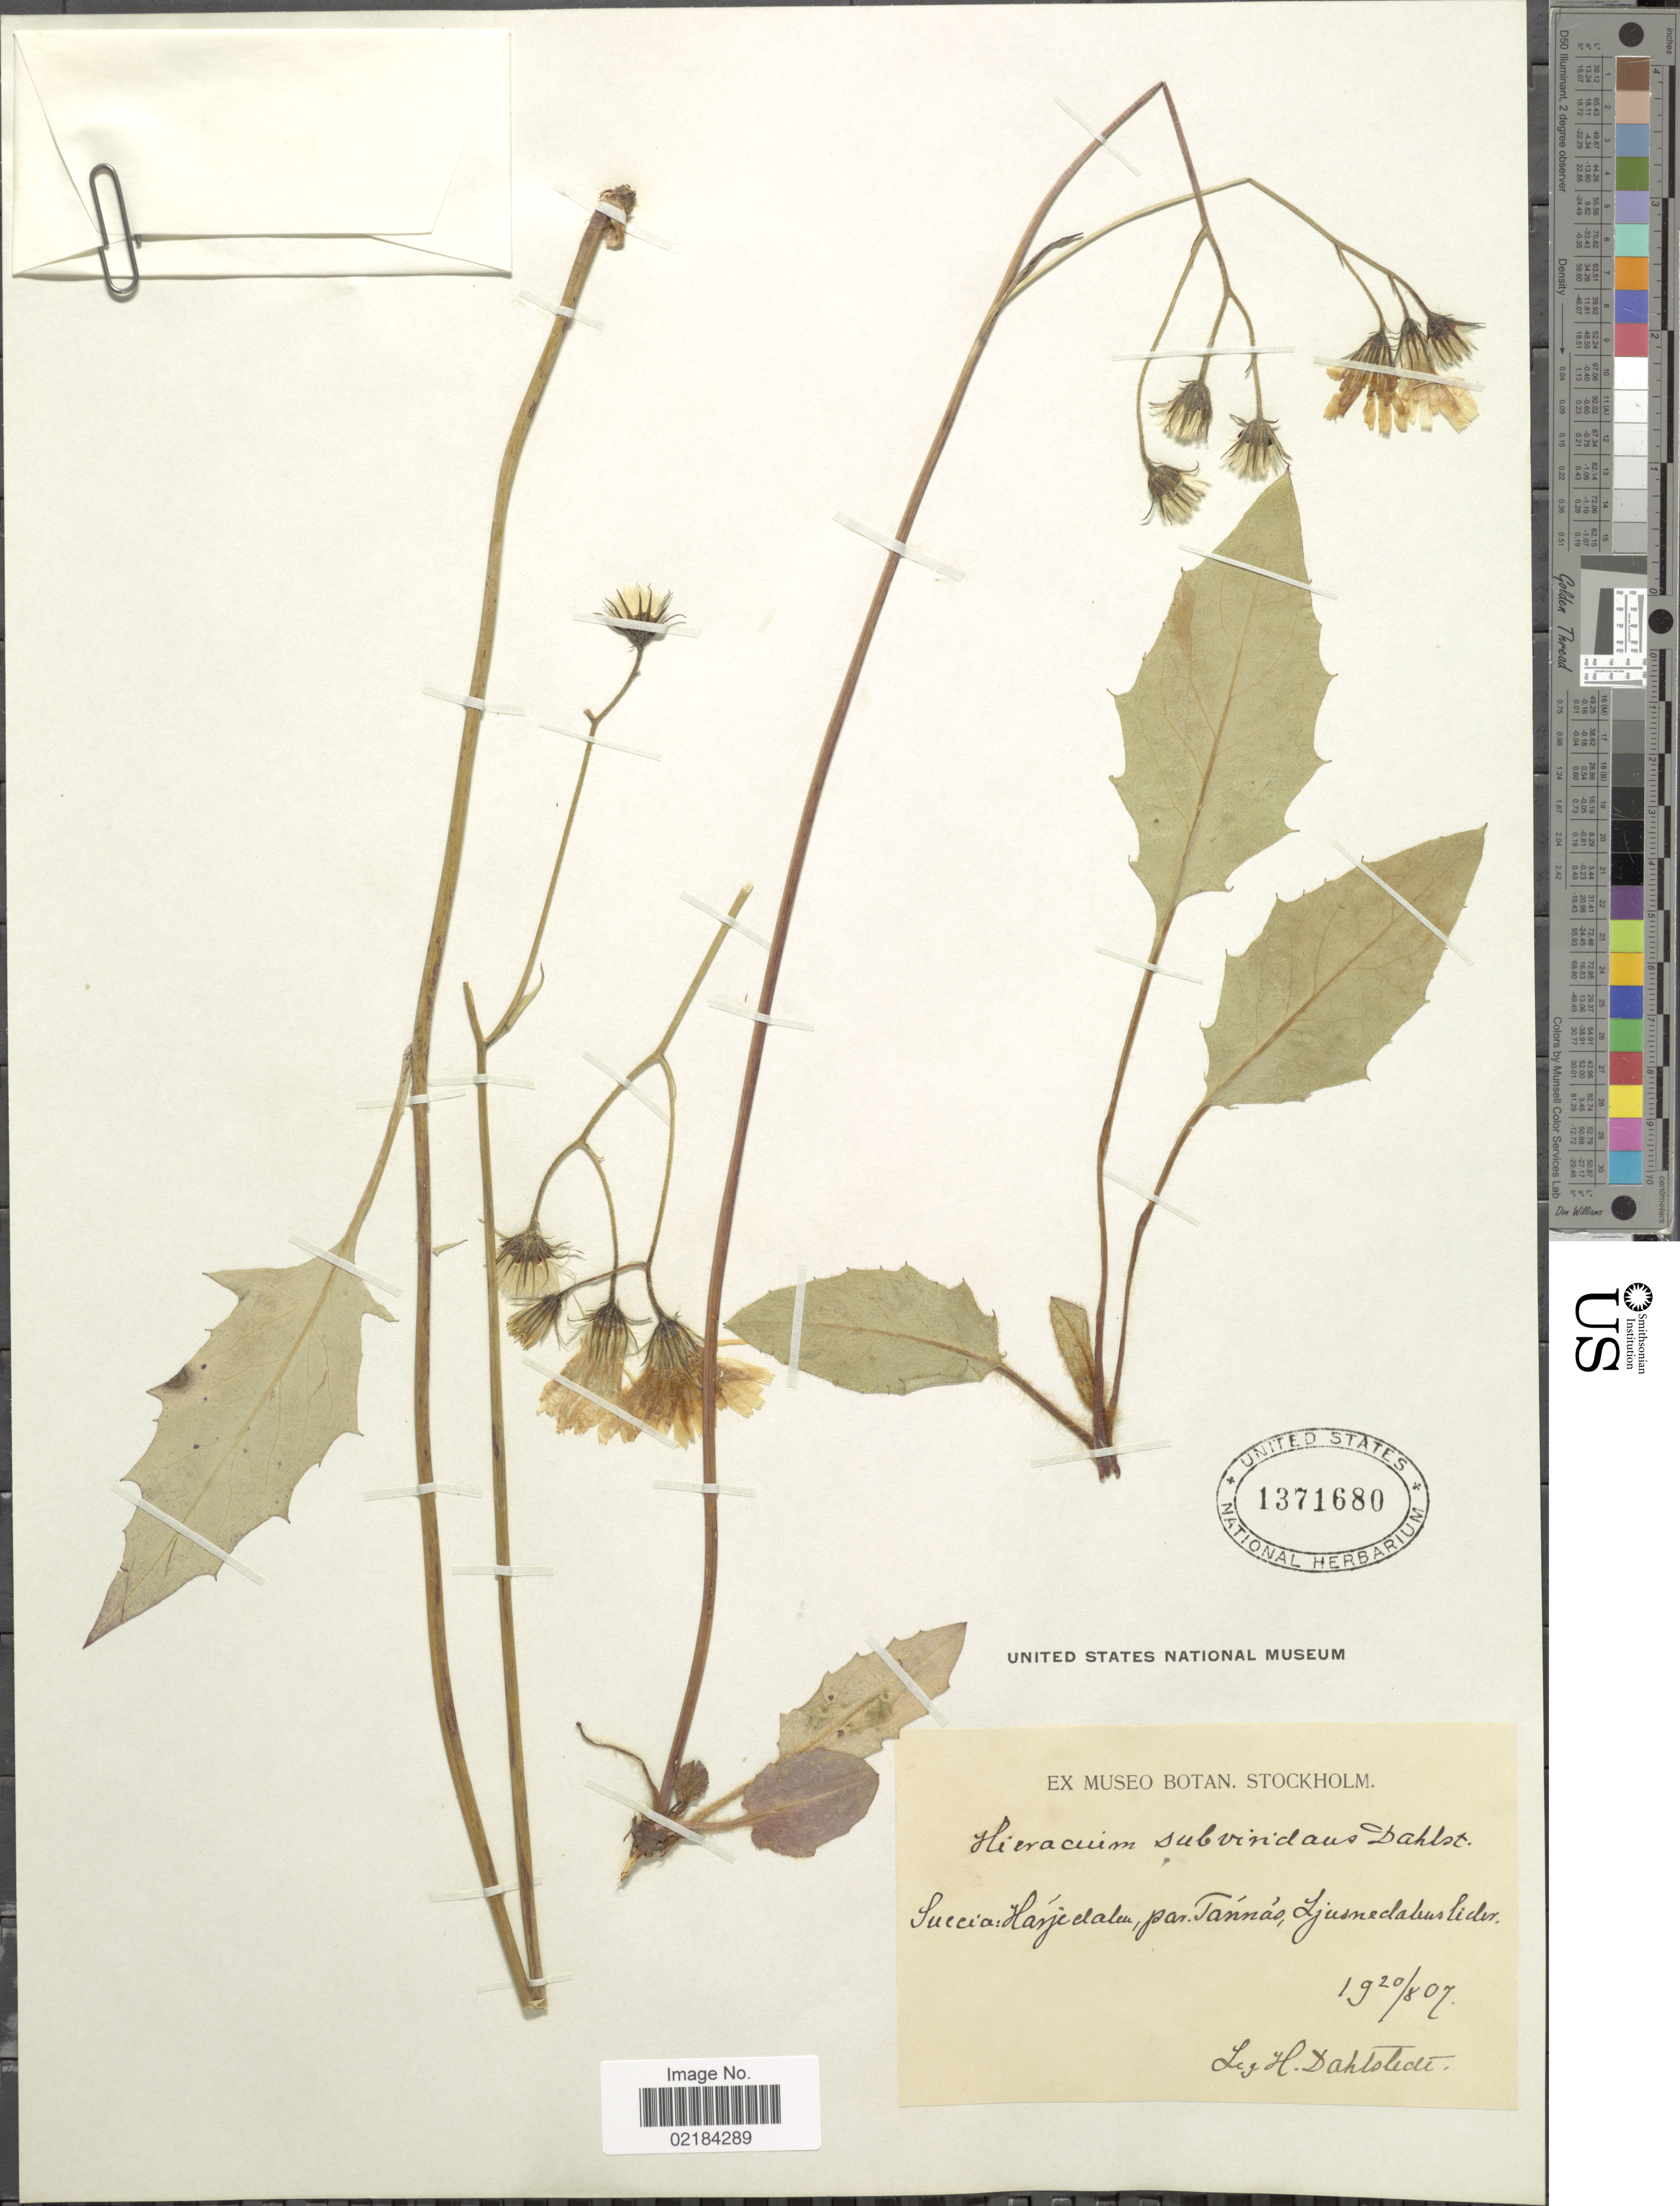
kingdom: Plantae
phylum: Tracheophyta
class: Magnoliopsida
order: Asterales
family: Asteraceae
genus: Hieracium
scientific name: Hieracium subviridans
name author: Dahlst.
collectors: H. G. Dahlstedt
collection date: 1907-08-20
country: Sweden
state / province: Jämtland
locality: Suecia: Hasjedalen, par. Tannas, Ljusnedal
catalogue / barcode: US 1371680